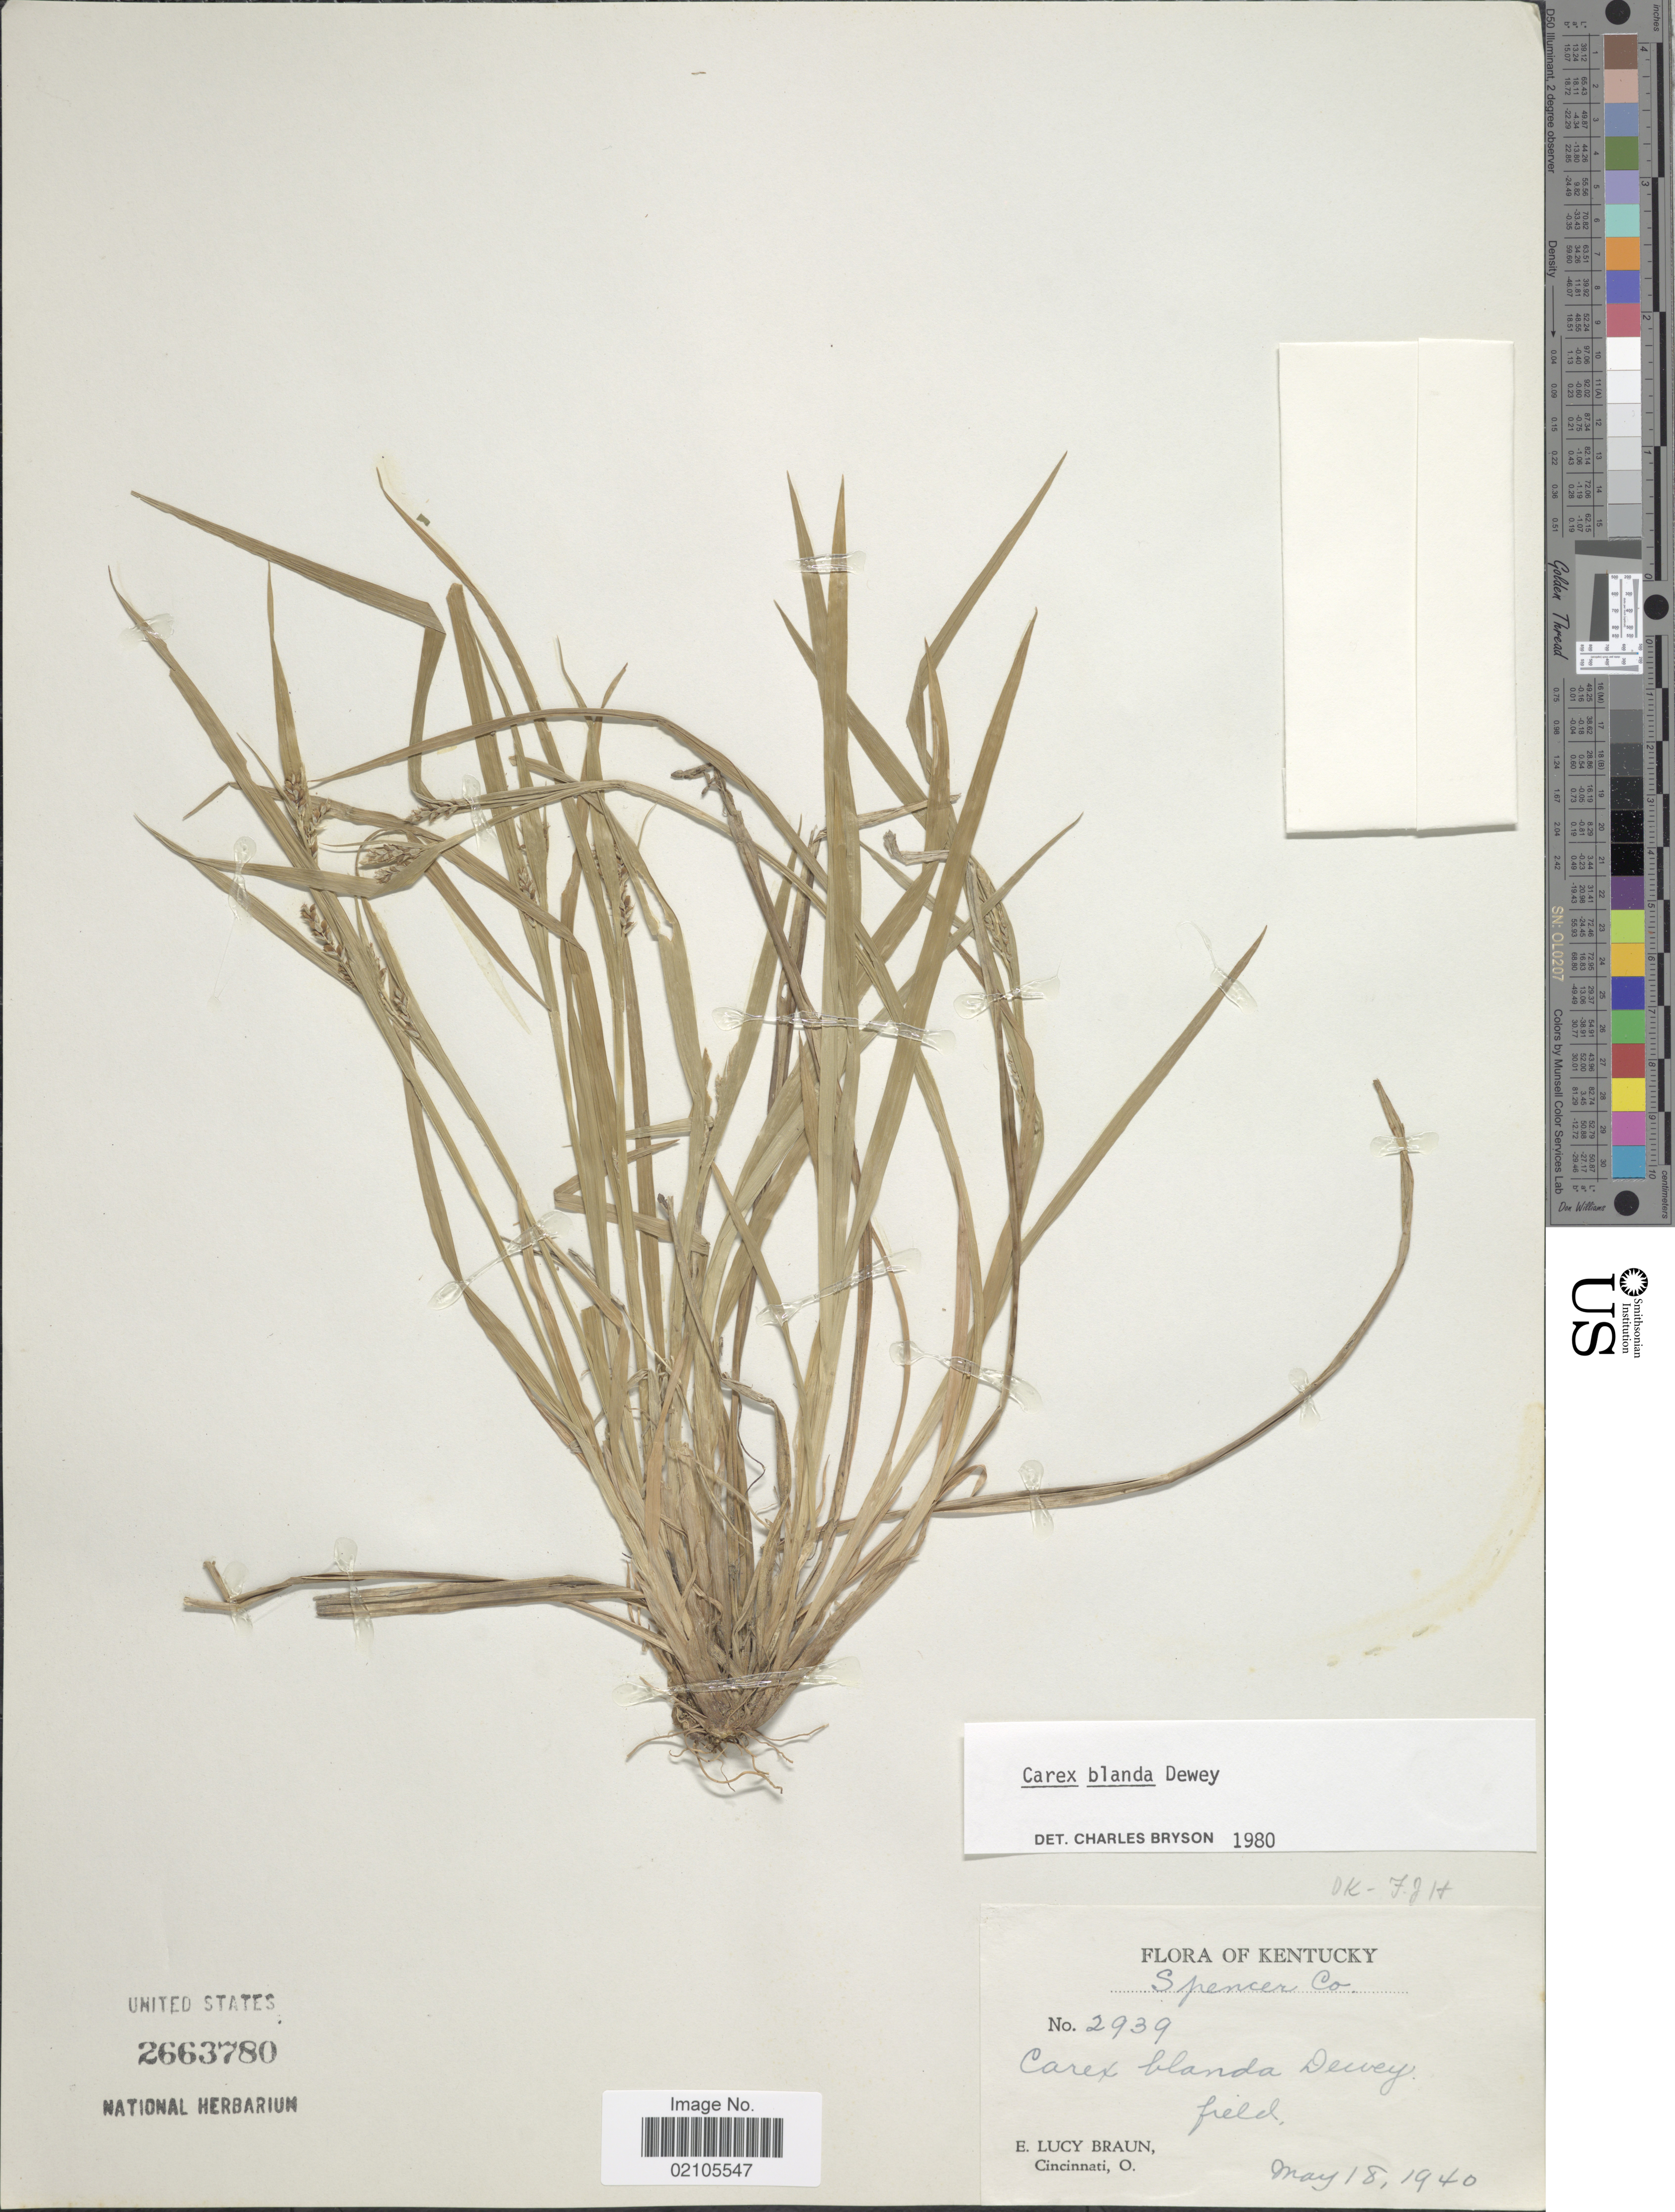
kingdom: Plantae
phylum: Tracheophyta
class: Liliopsida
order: Poales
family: Cyperaceae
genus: Carex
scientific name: Carex blanda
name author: Dewey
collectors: E. L. Braun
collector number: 2939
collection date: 1940-05-18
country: United States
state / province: Kentucky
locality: Spencer Co. Field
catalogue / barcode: US 2663780